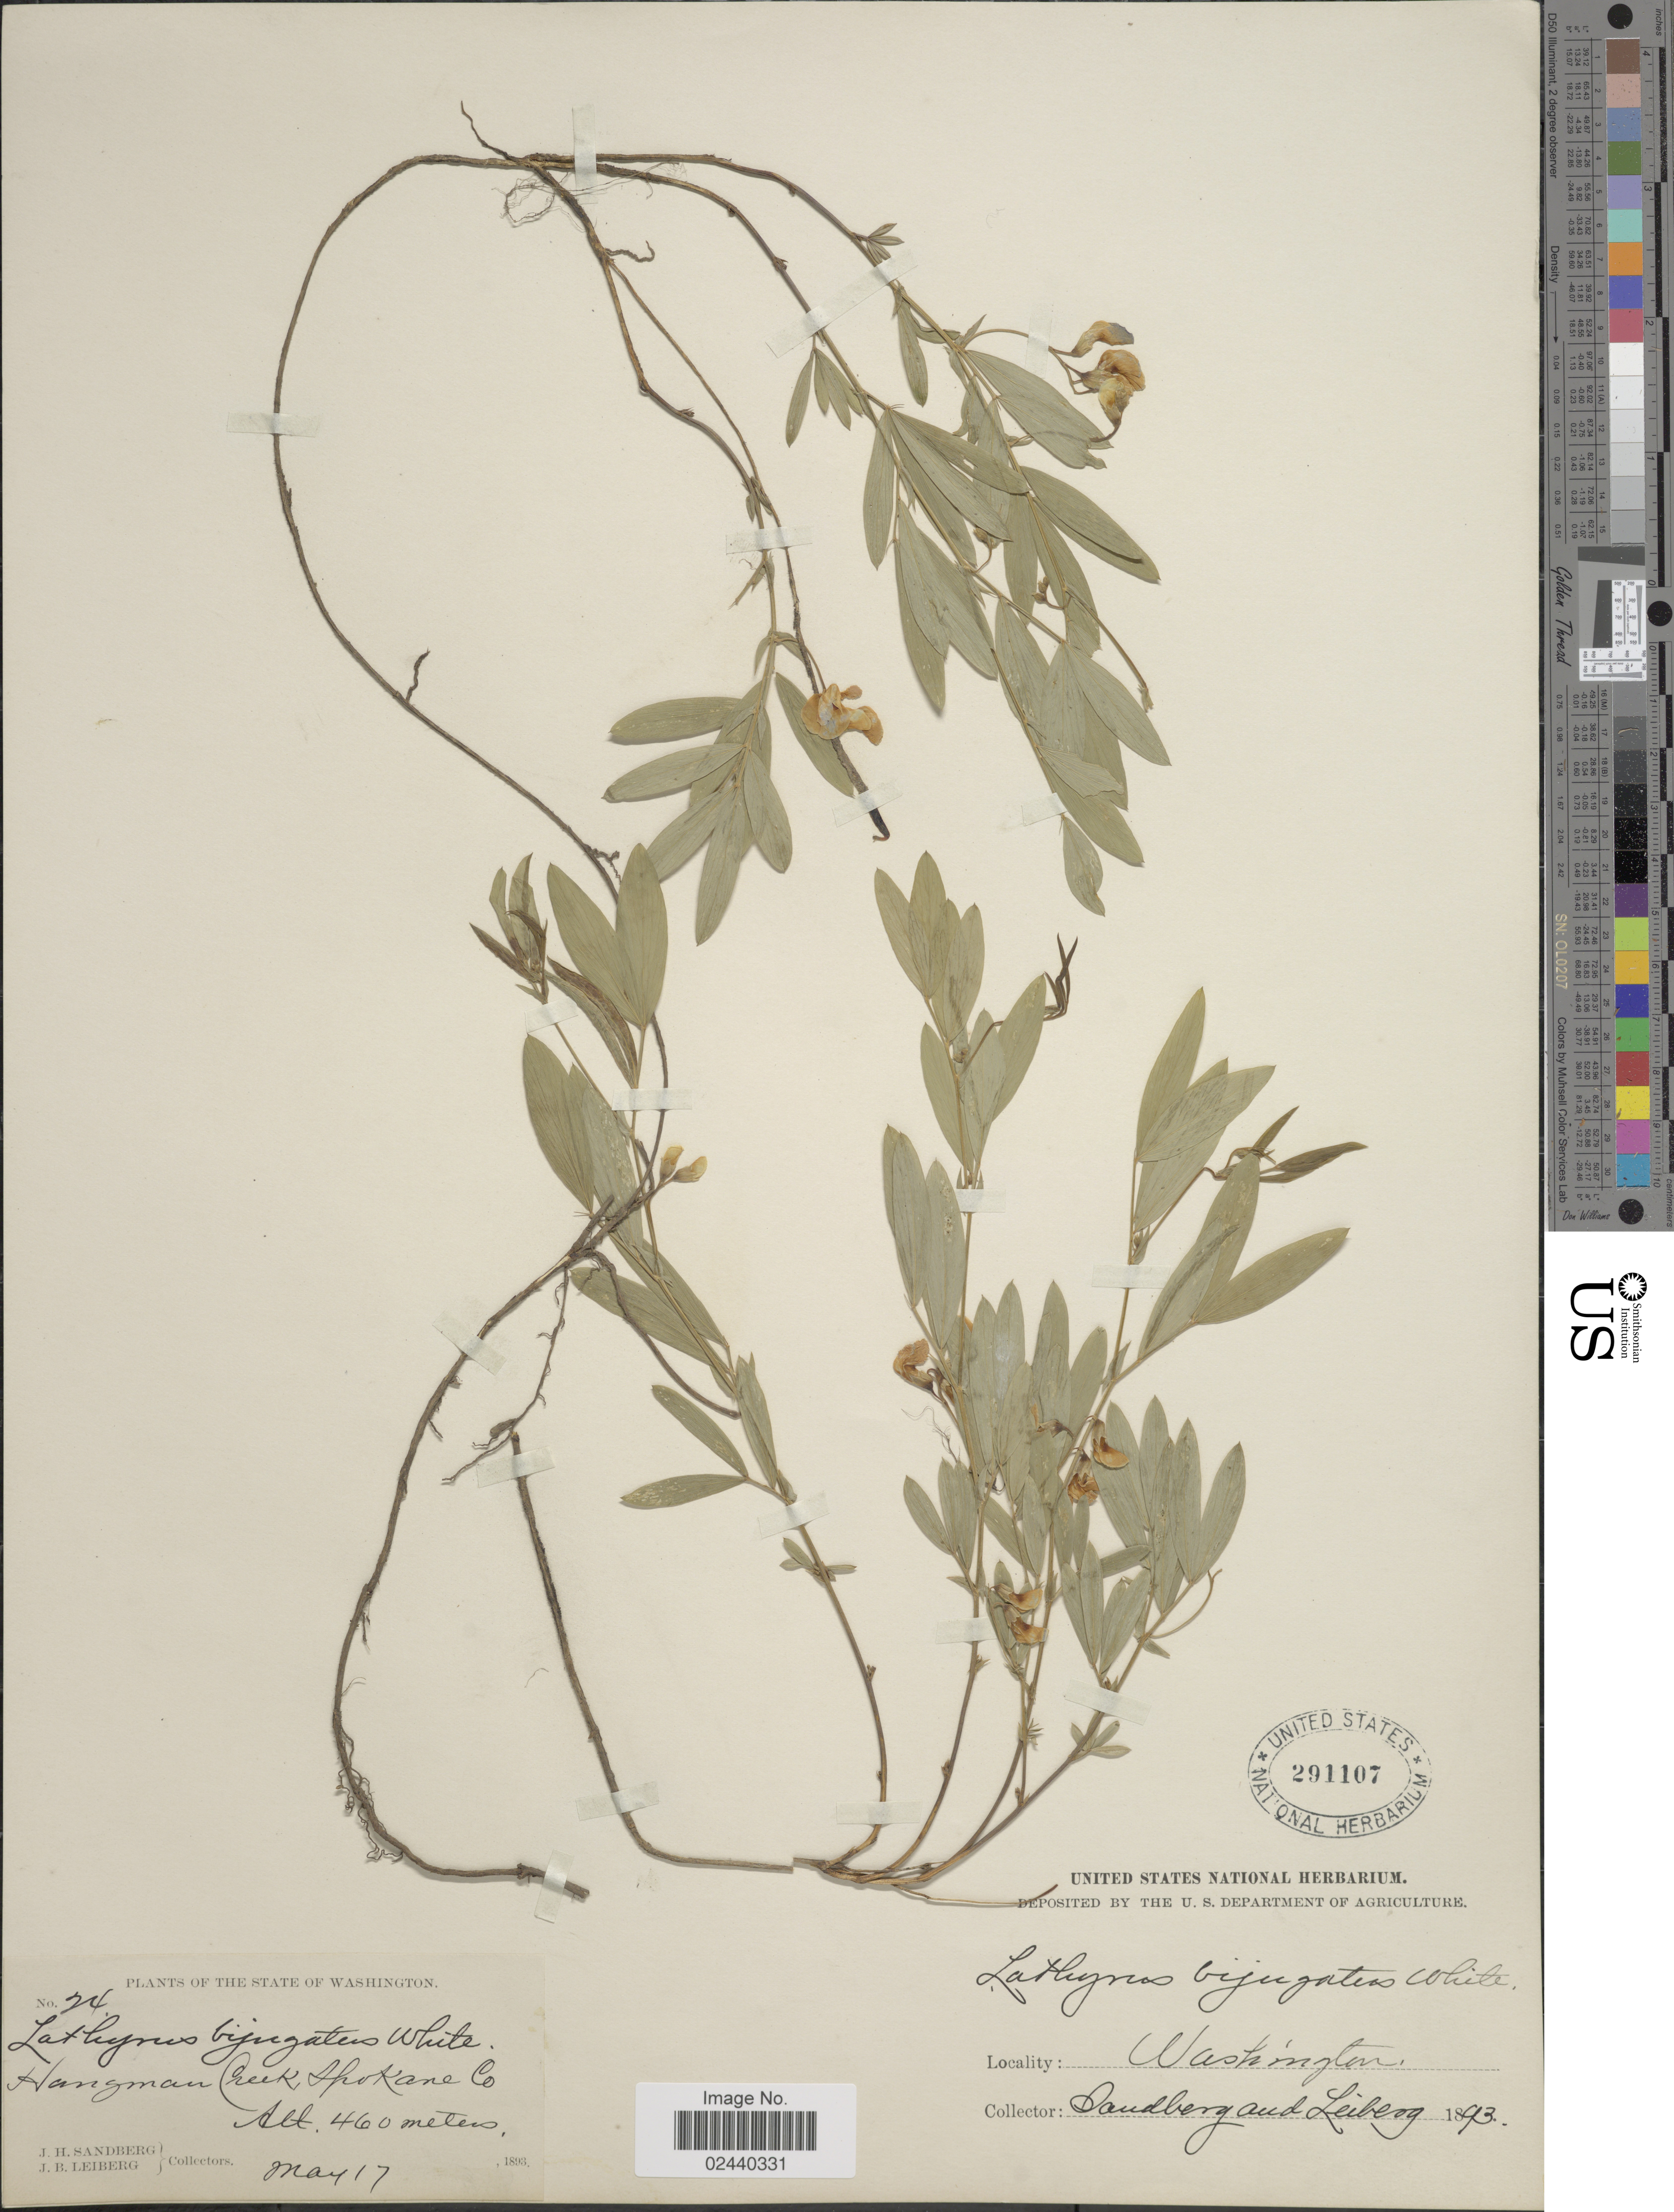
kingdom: Plantae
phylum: Tracheophyta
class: Magnoliopsida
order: Fabales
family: Fabaceae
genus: Lathyrus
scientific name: Lathyrus bijugatus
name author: T.G. White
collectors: J. Sanberg & J. B. Leiberg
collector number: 24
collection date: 1893-05-17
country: United States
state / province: Washington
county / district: Spokane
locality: Hangman Creek, Spokane Co.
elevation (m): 460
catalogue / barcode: US 291107